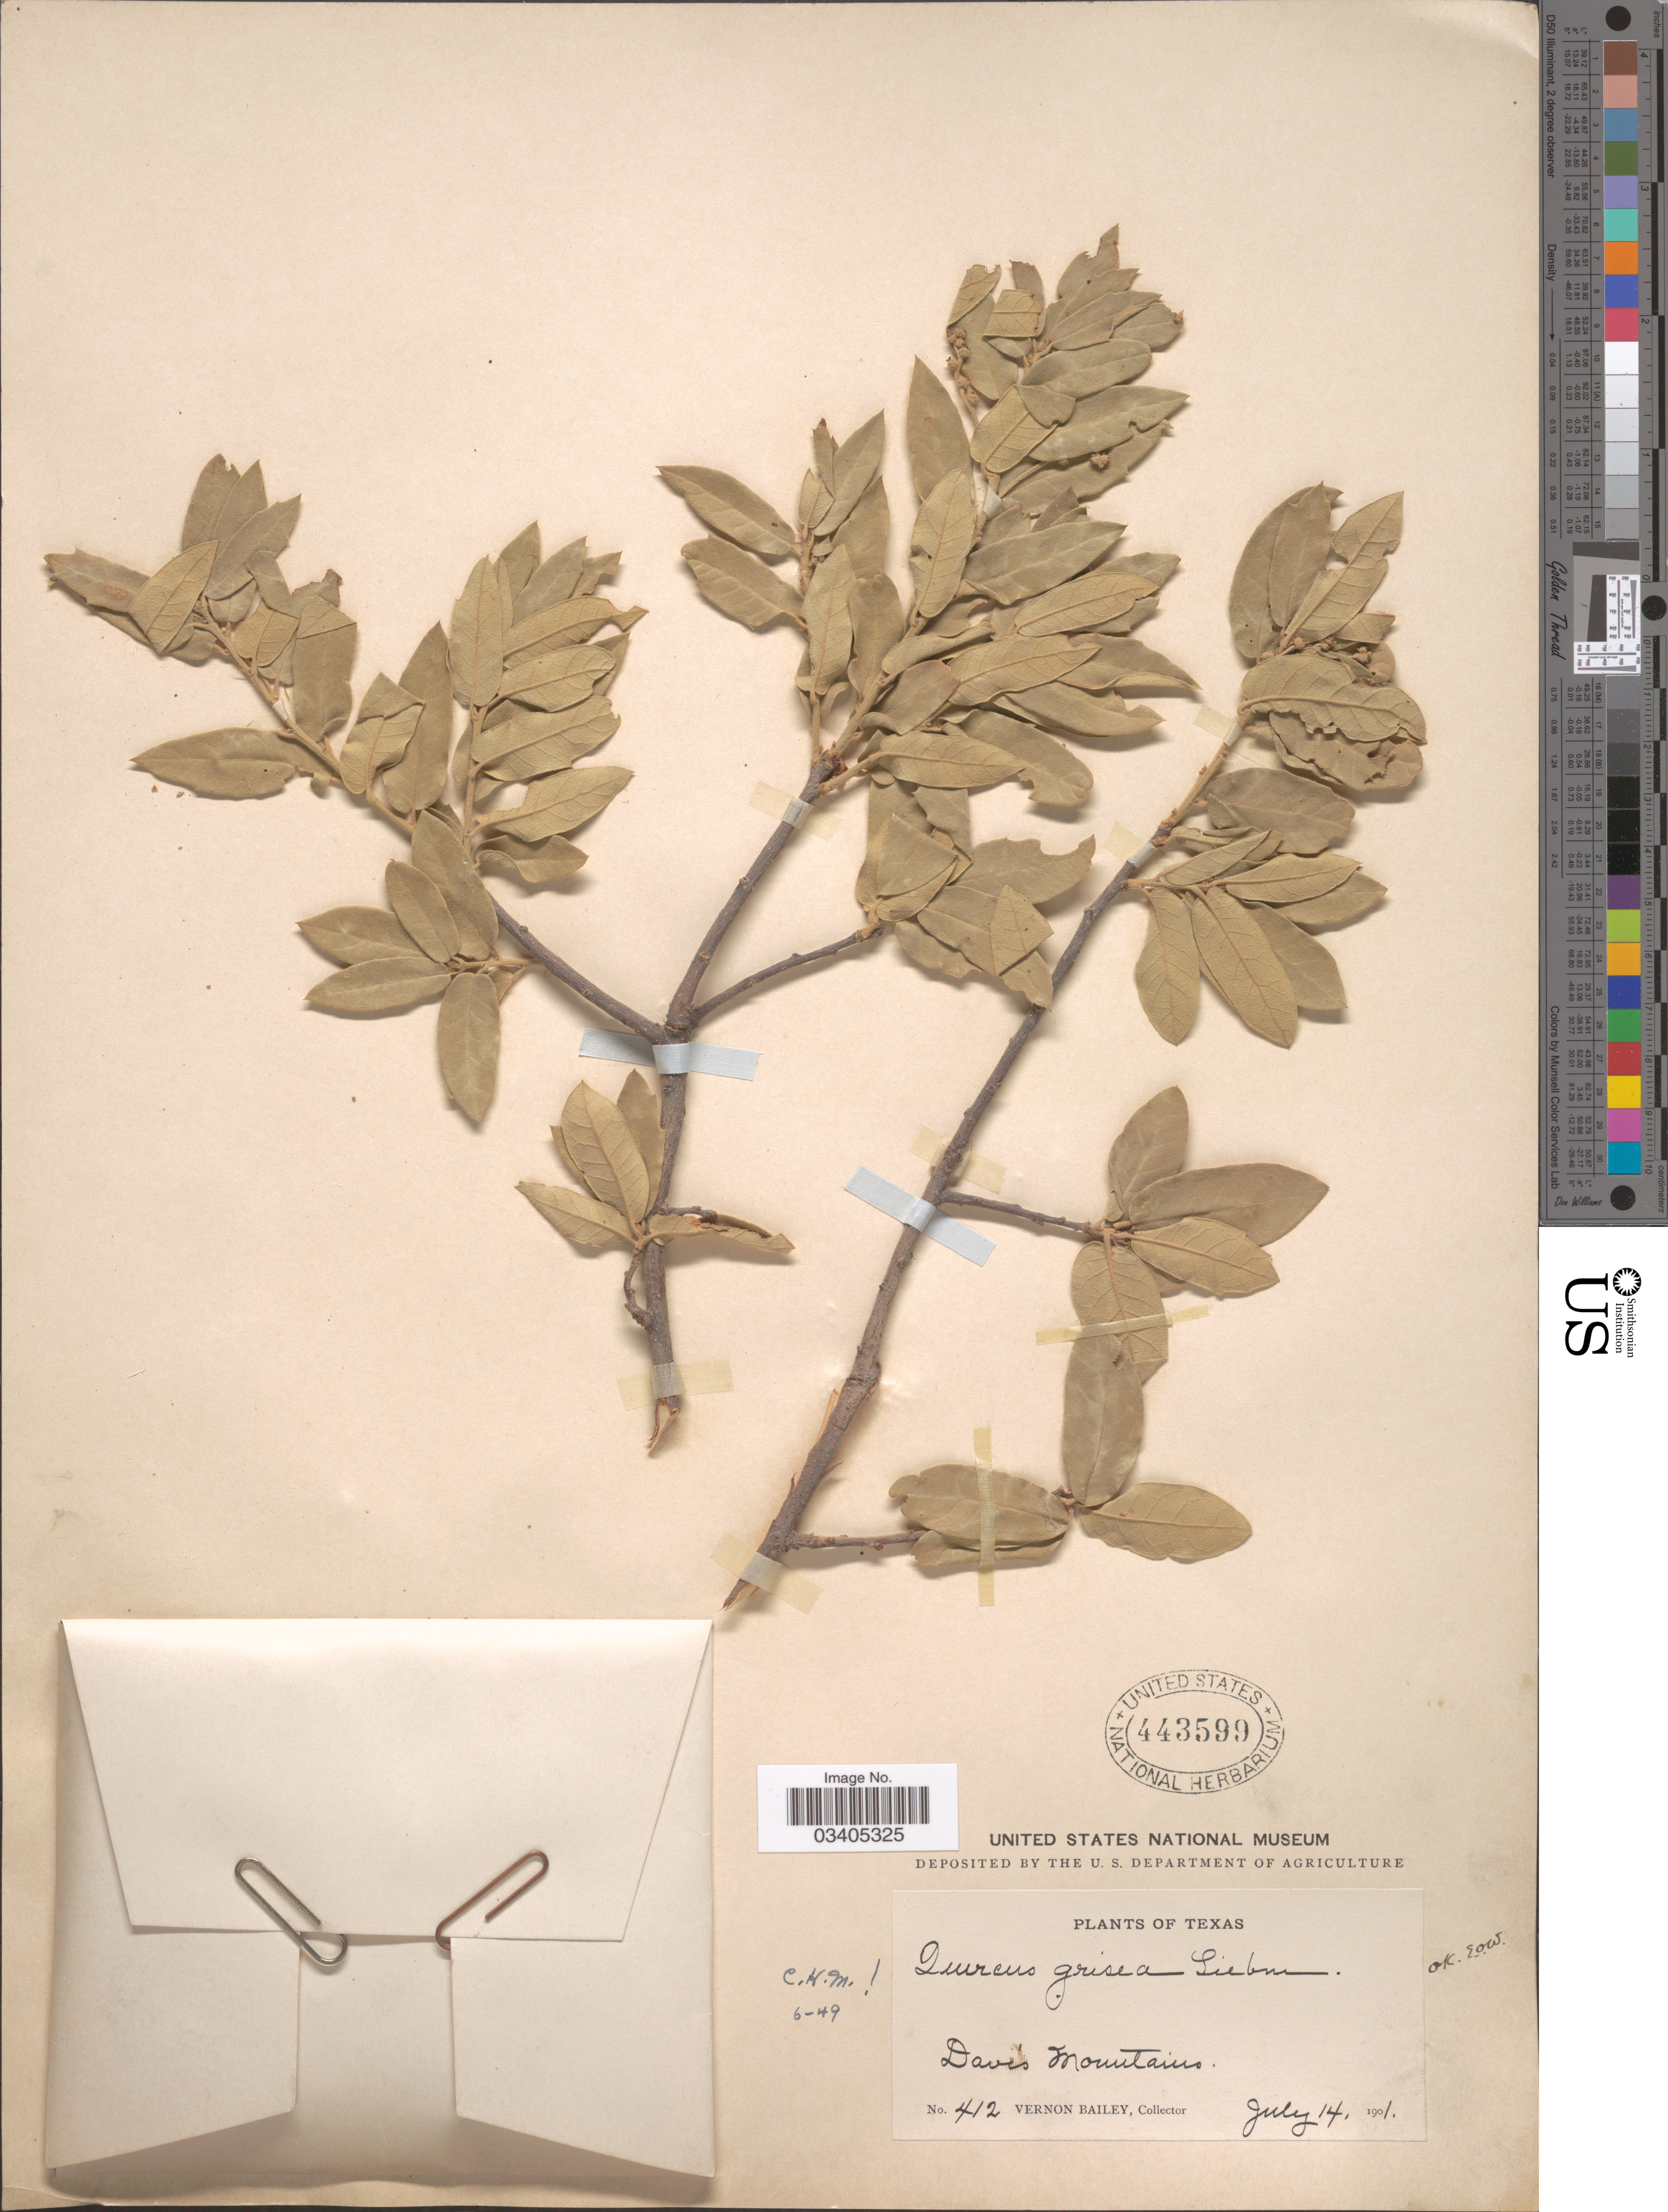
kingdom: Plantae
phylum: Tracheophyta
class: Magnoliopsida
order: Fagales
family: Fagaceae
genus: Quercus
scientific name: Quercus grisea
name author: Liebm.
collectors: V. O. Bailey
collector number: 412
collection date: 1901-07-14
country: United States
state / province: Texas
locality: Davis Mountains.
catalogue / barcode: US 443599